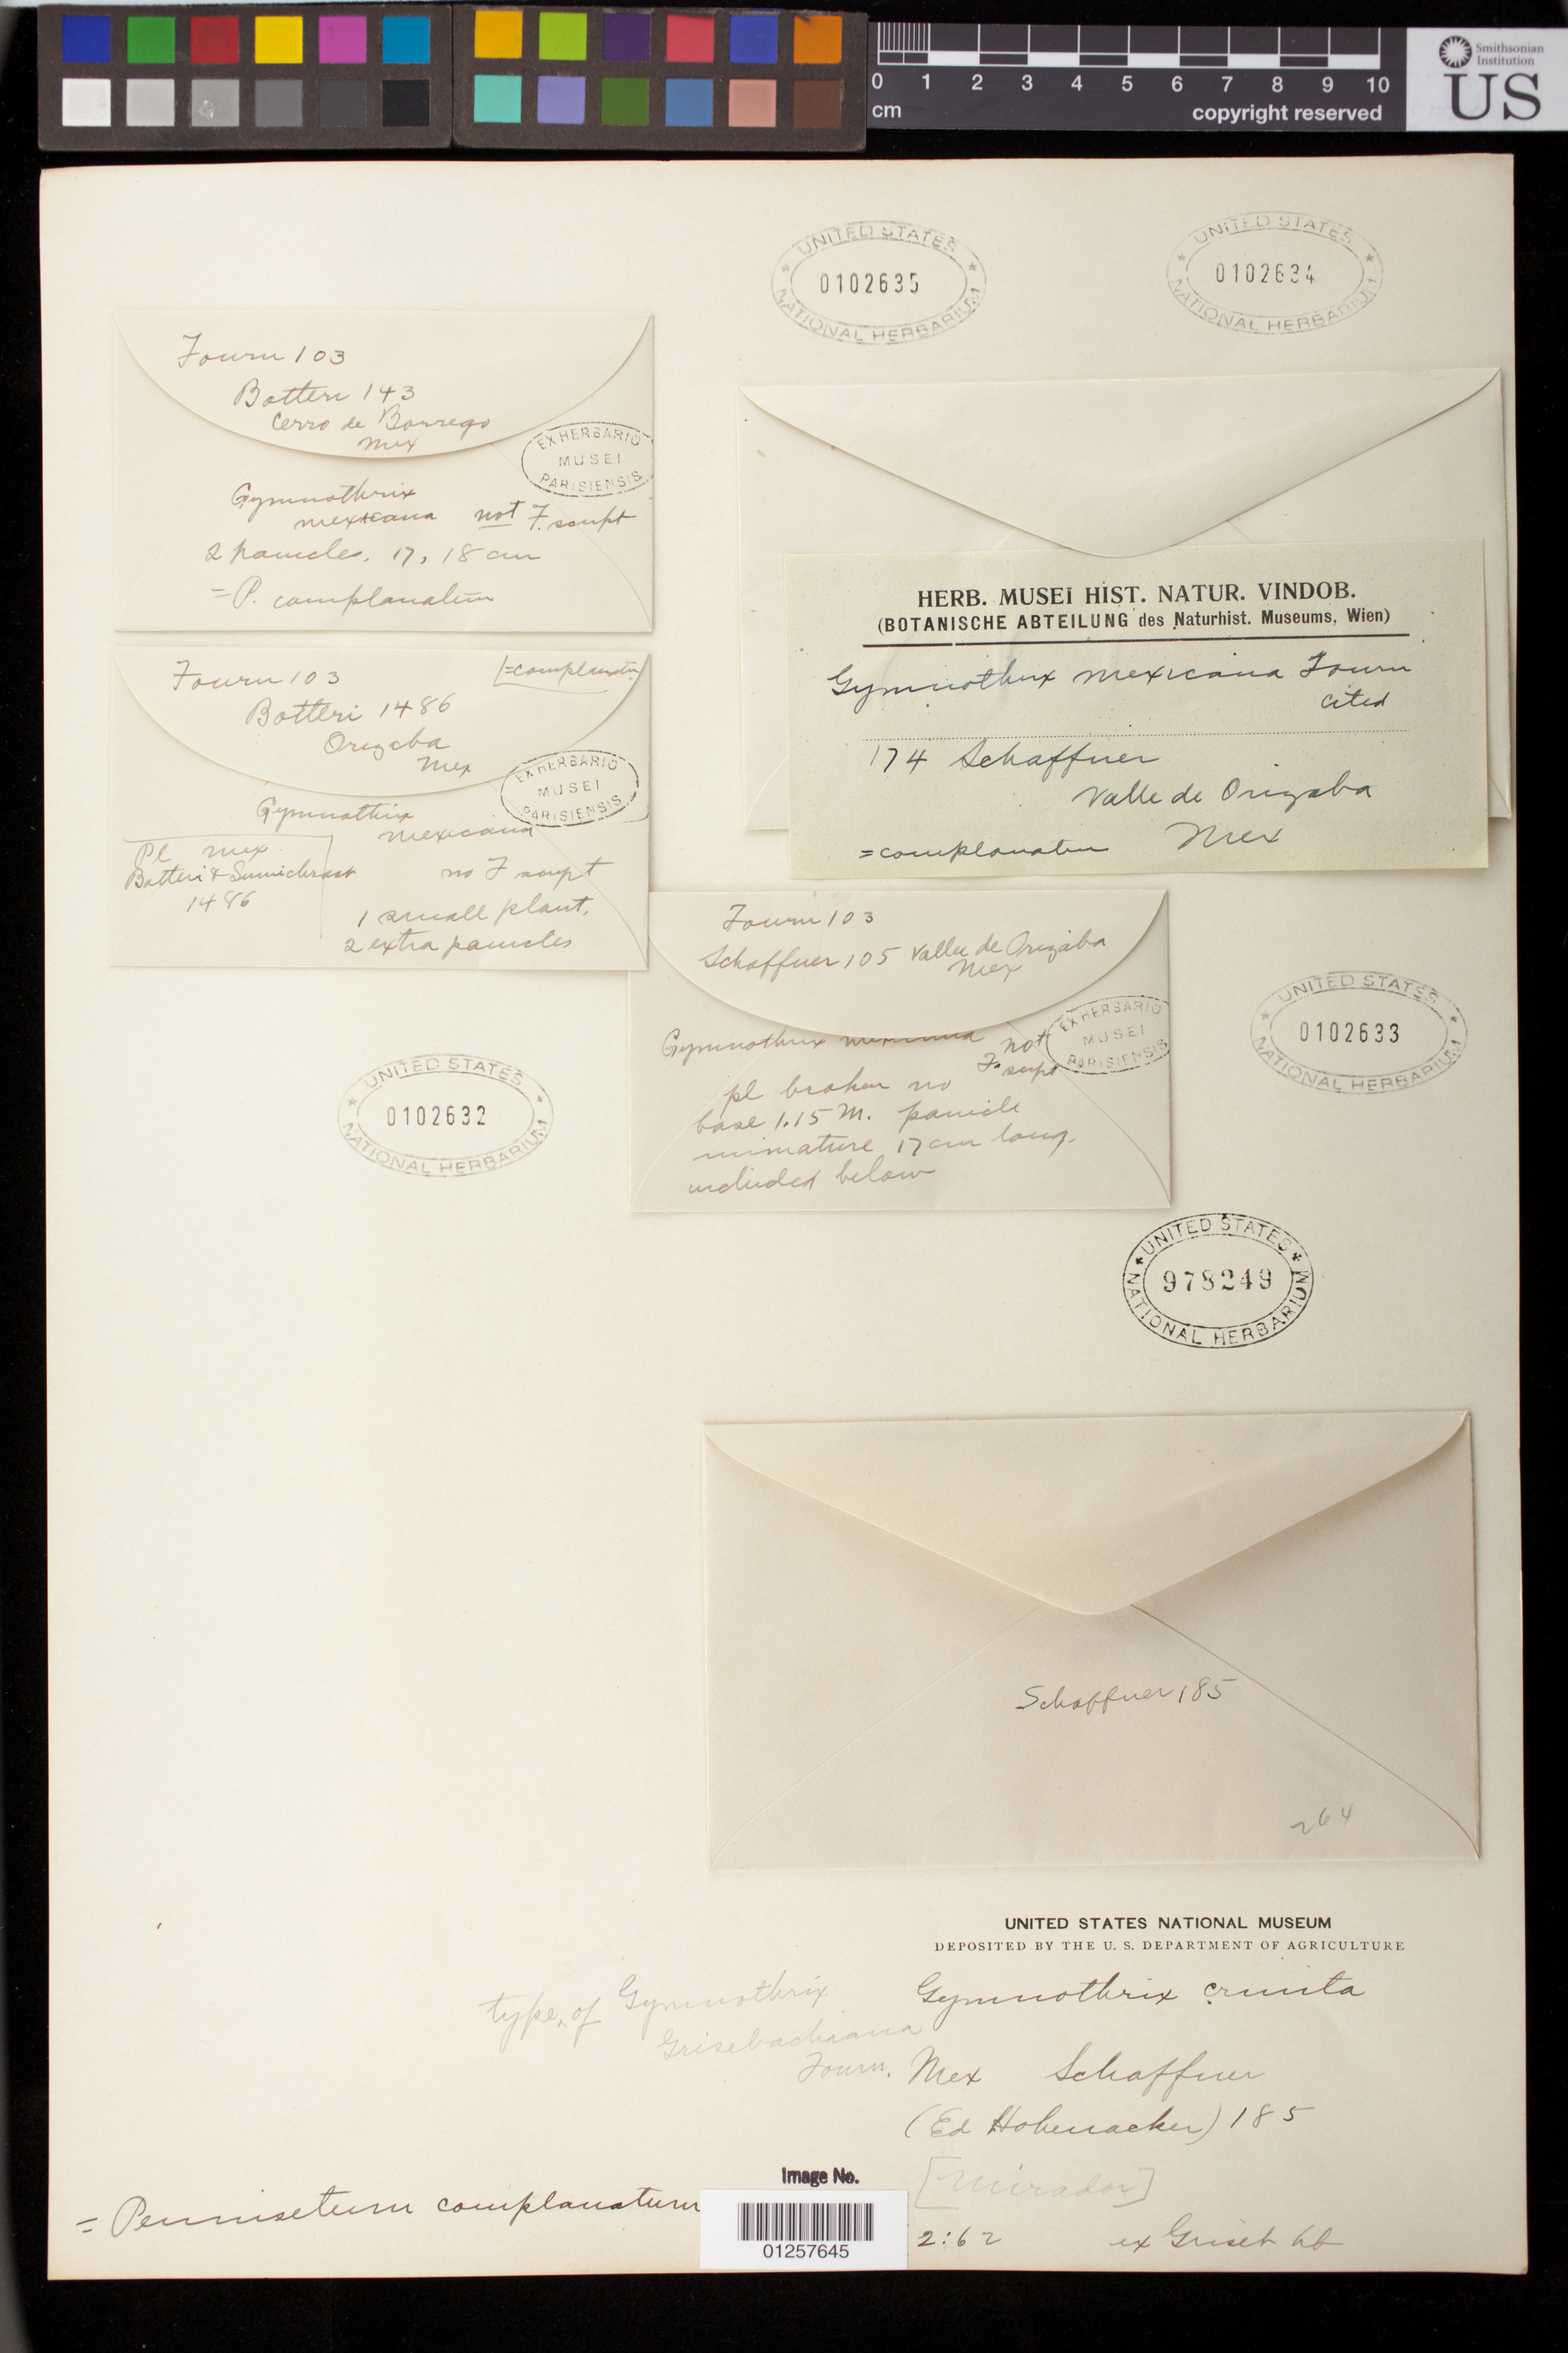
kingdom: Plantae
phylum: Tracheophyta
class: Liliopsida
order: Poales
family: Poaceae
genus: Gymnotrix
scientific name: Gymnotrix grisebachiana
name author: E. Fourn.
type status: Isotype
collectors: W. Schaffner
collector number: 185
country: Mexico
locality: Mirador.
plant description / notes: Fragmentary material of type specimen ex herb. Grisebach. Mounted on sheet with several type elements of Gymnotrix mexicana E. Fourn. and filed in the type herbarium under that name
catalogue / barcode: US 978249-5